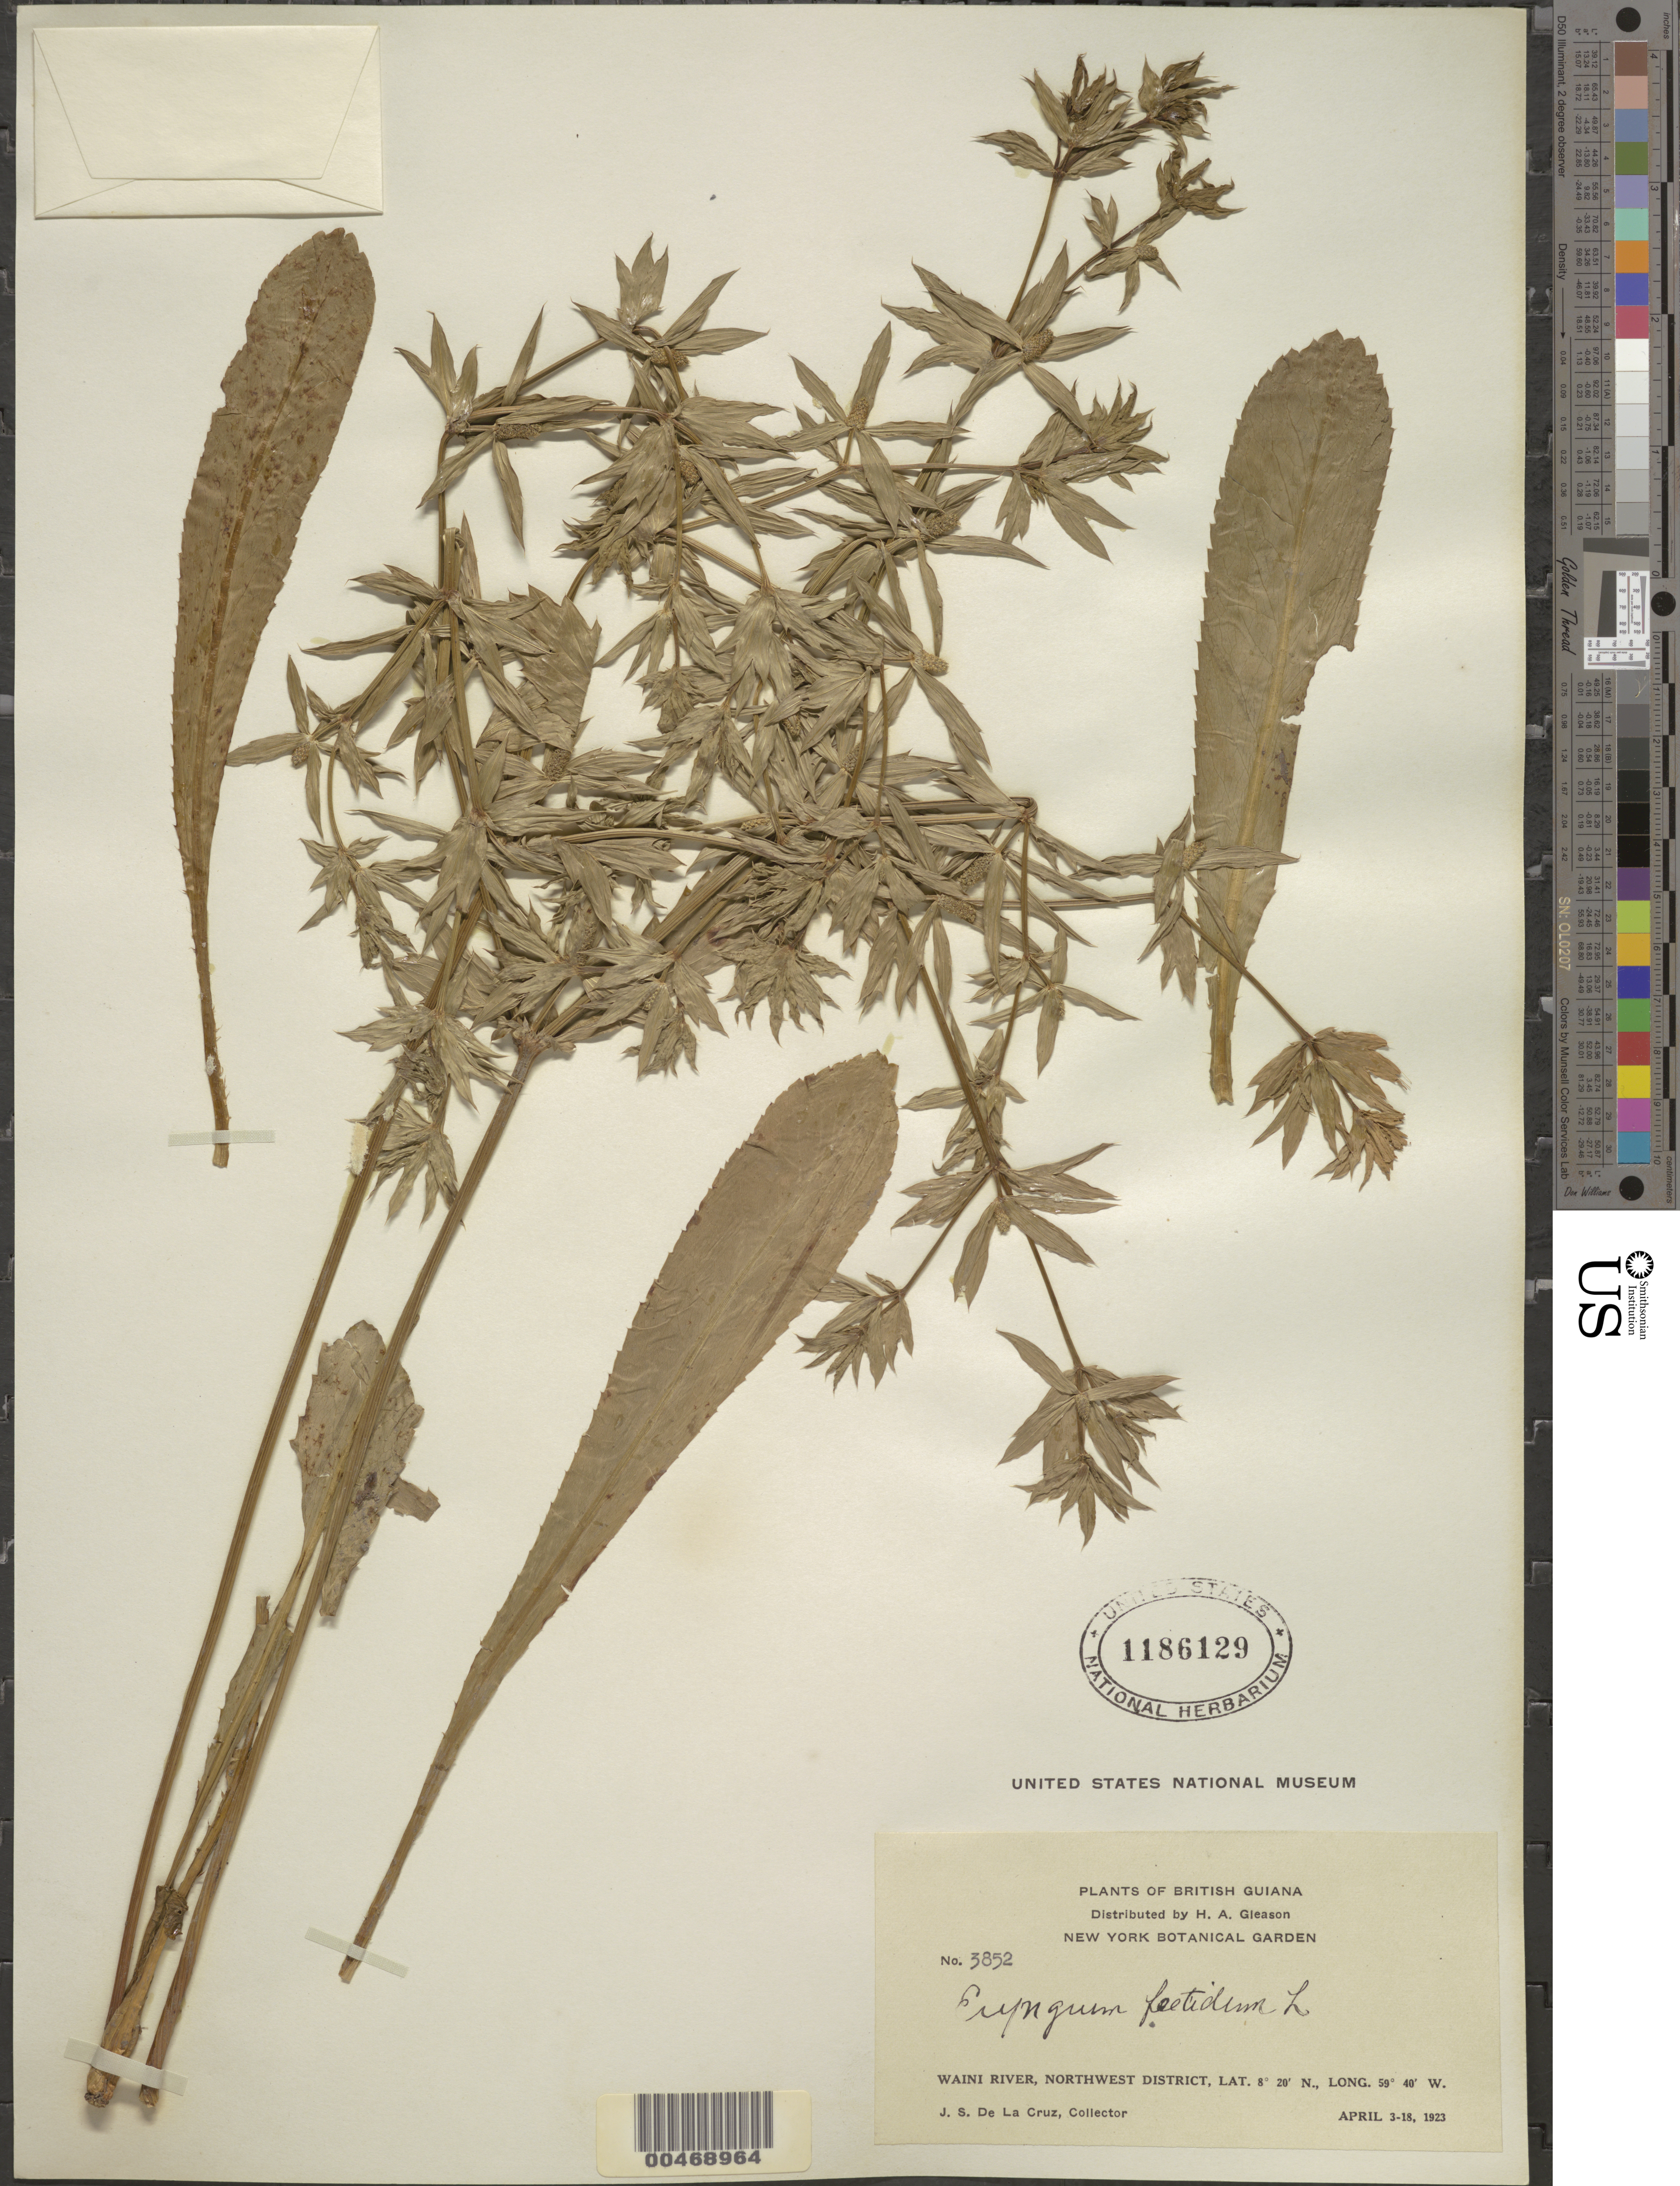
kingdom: Plantae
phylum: Tracheophyta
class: Magnoliopsida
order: Apiales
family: Apiaceae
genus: Eryngium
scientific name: Eryngium foetidum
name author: L.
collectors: J. S. de la Cruz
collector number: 3852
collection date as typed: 3-Apr-23 to 18-Apr-23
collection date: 1923-04-03/1923-04-18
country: Guyana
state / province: Barima-Waini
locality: Waini R., NW District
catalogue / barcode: US 1186129